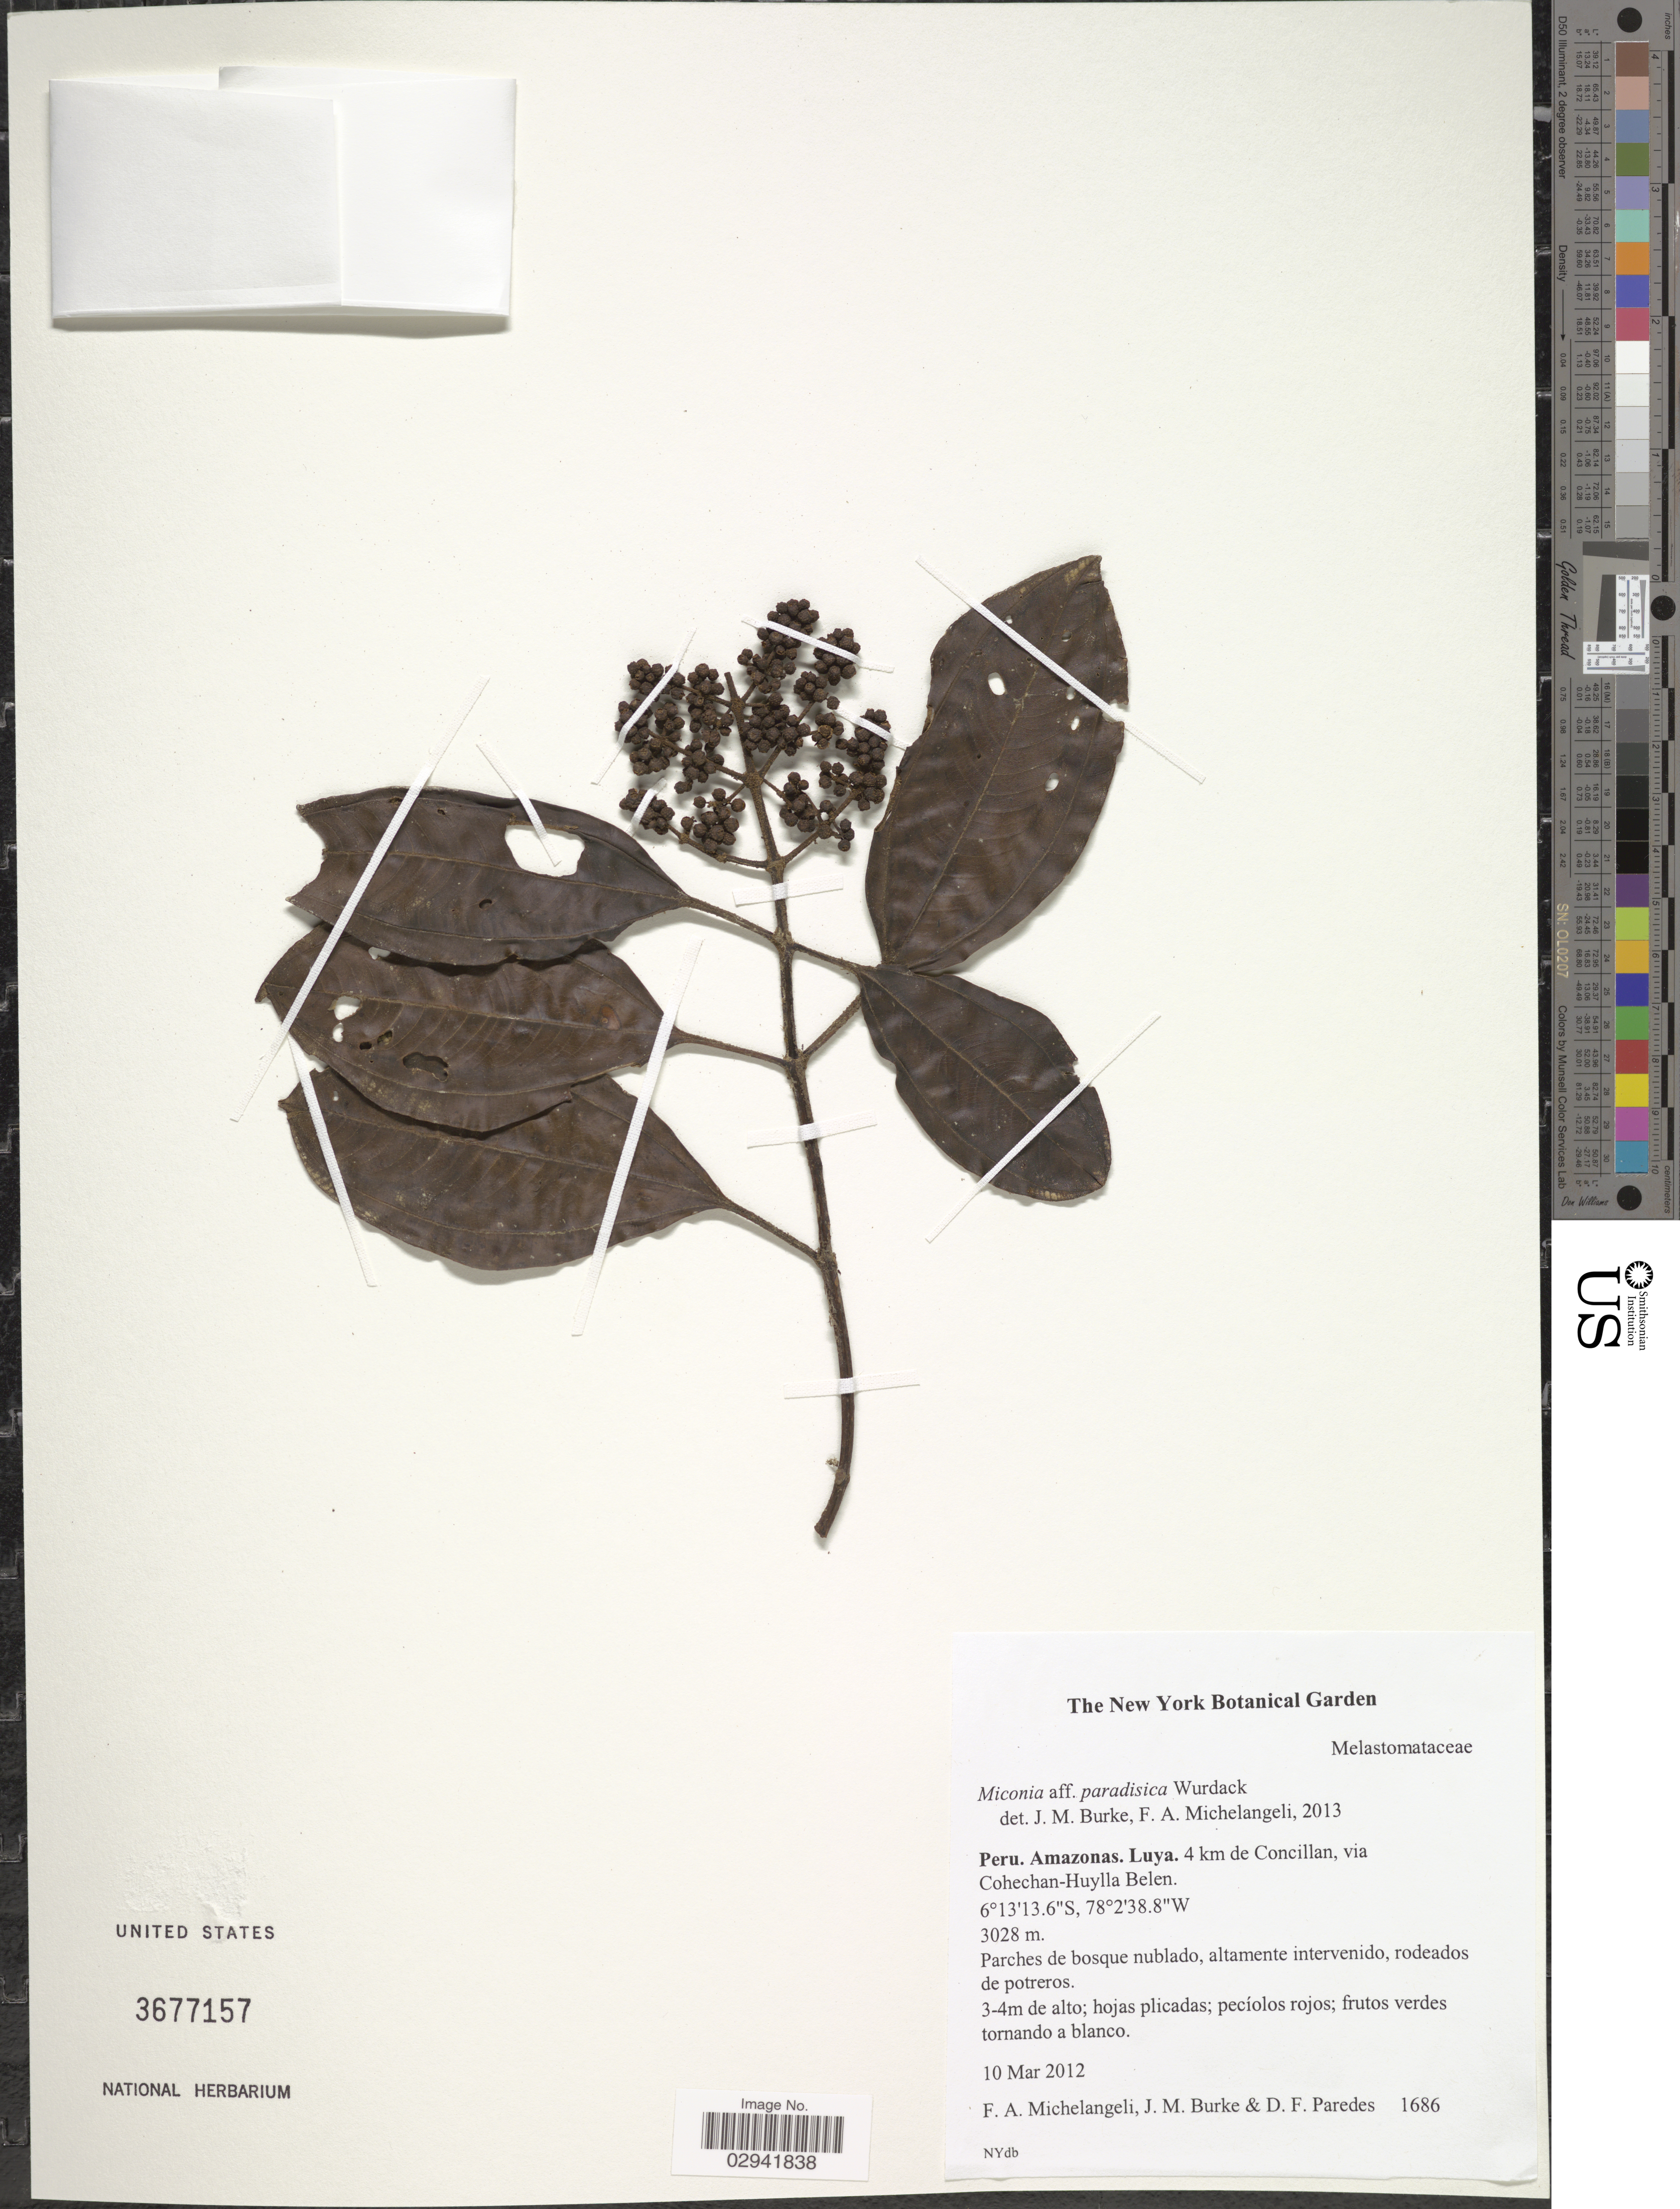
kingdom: Plantae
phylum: Tracheophyta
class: Magnoliopsida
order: Myrtales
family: Melastomataceae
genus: Miconia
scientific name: Miconia paradisica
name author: Wurdack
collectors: F. A. Michelangeli, Jac. M. Burke & D. Paredes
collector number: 1686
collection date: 2012-03-10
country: Peru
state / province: Amazonas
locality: Luya. 4 km de Concillan, via Cohechan-Huylla Belen.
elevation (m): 3028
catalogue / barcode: US 3677157